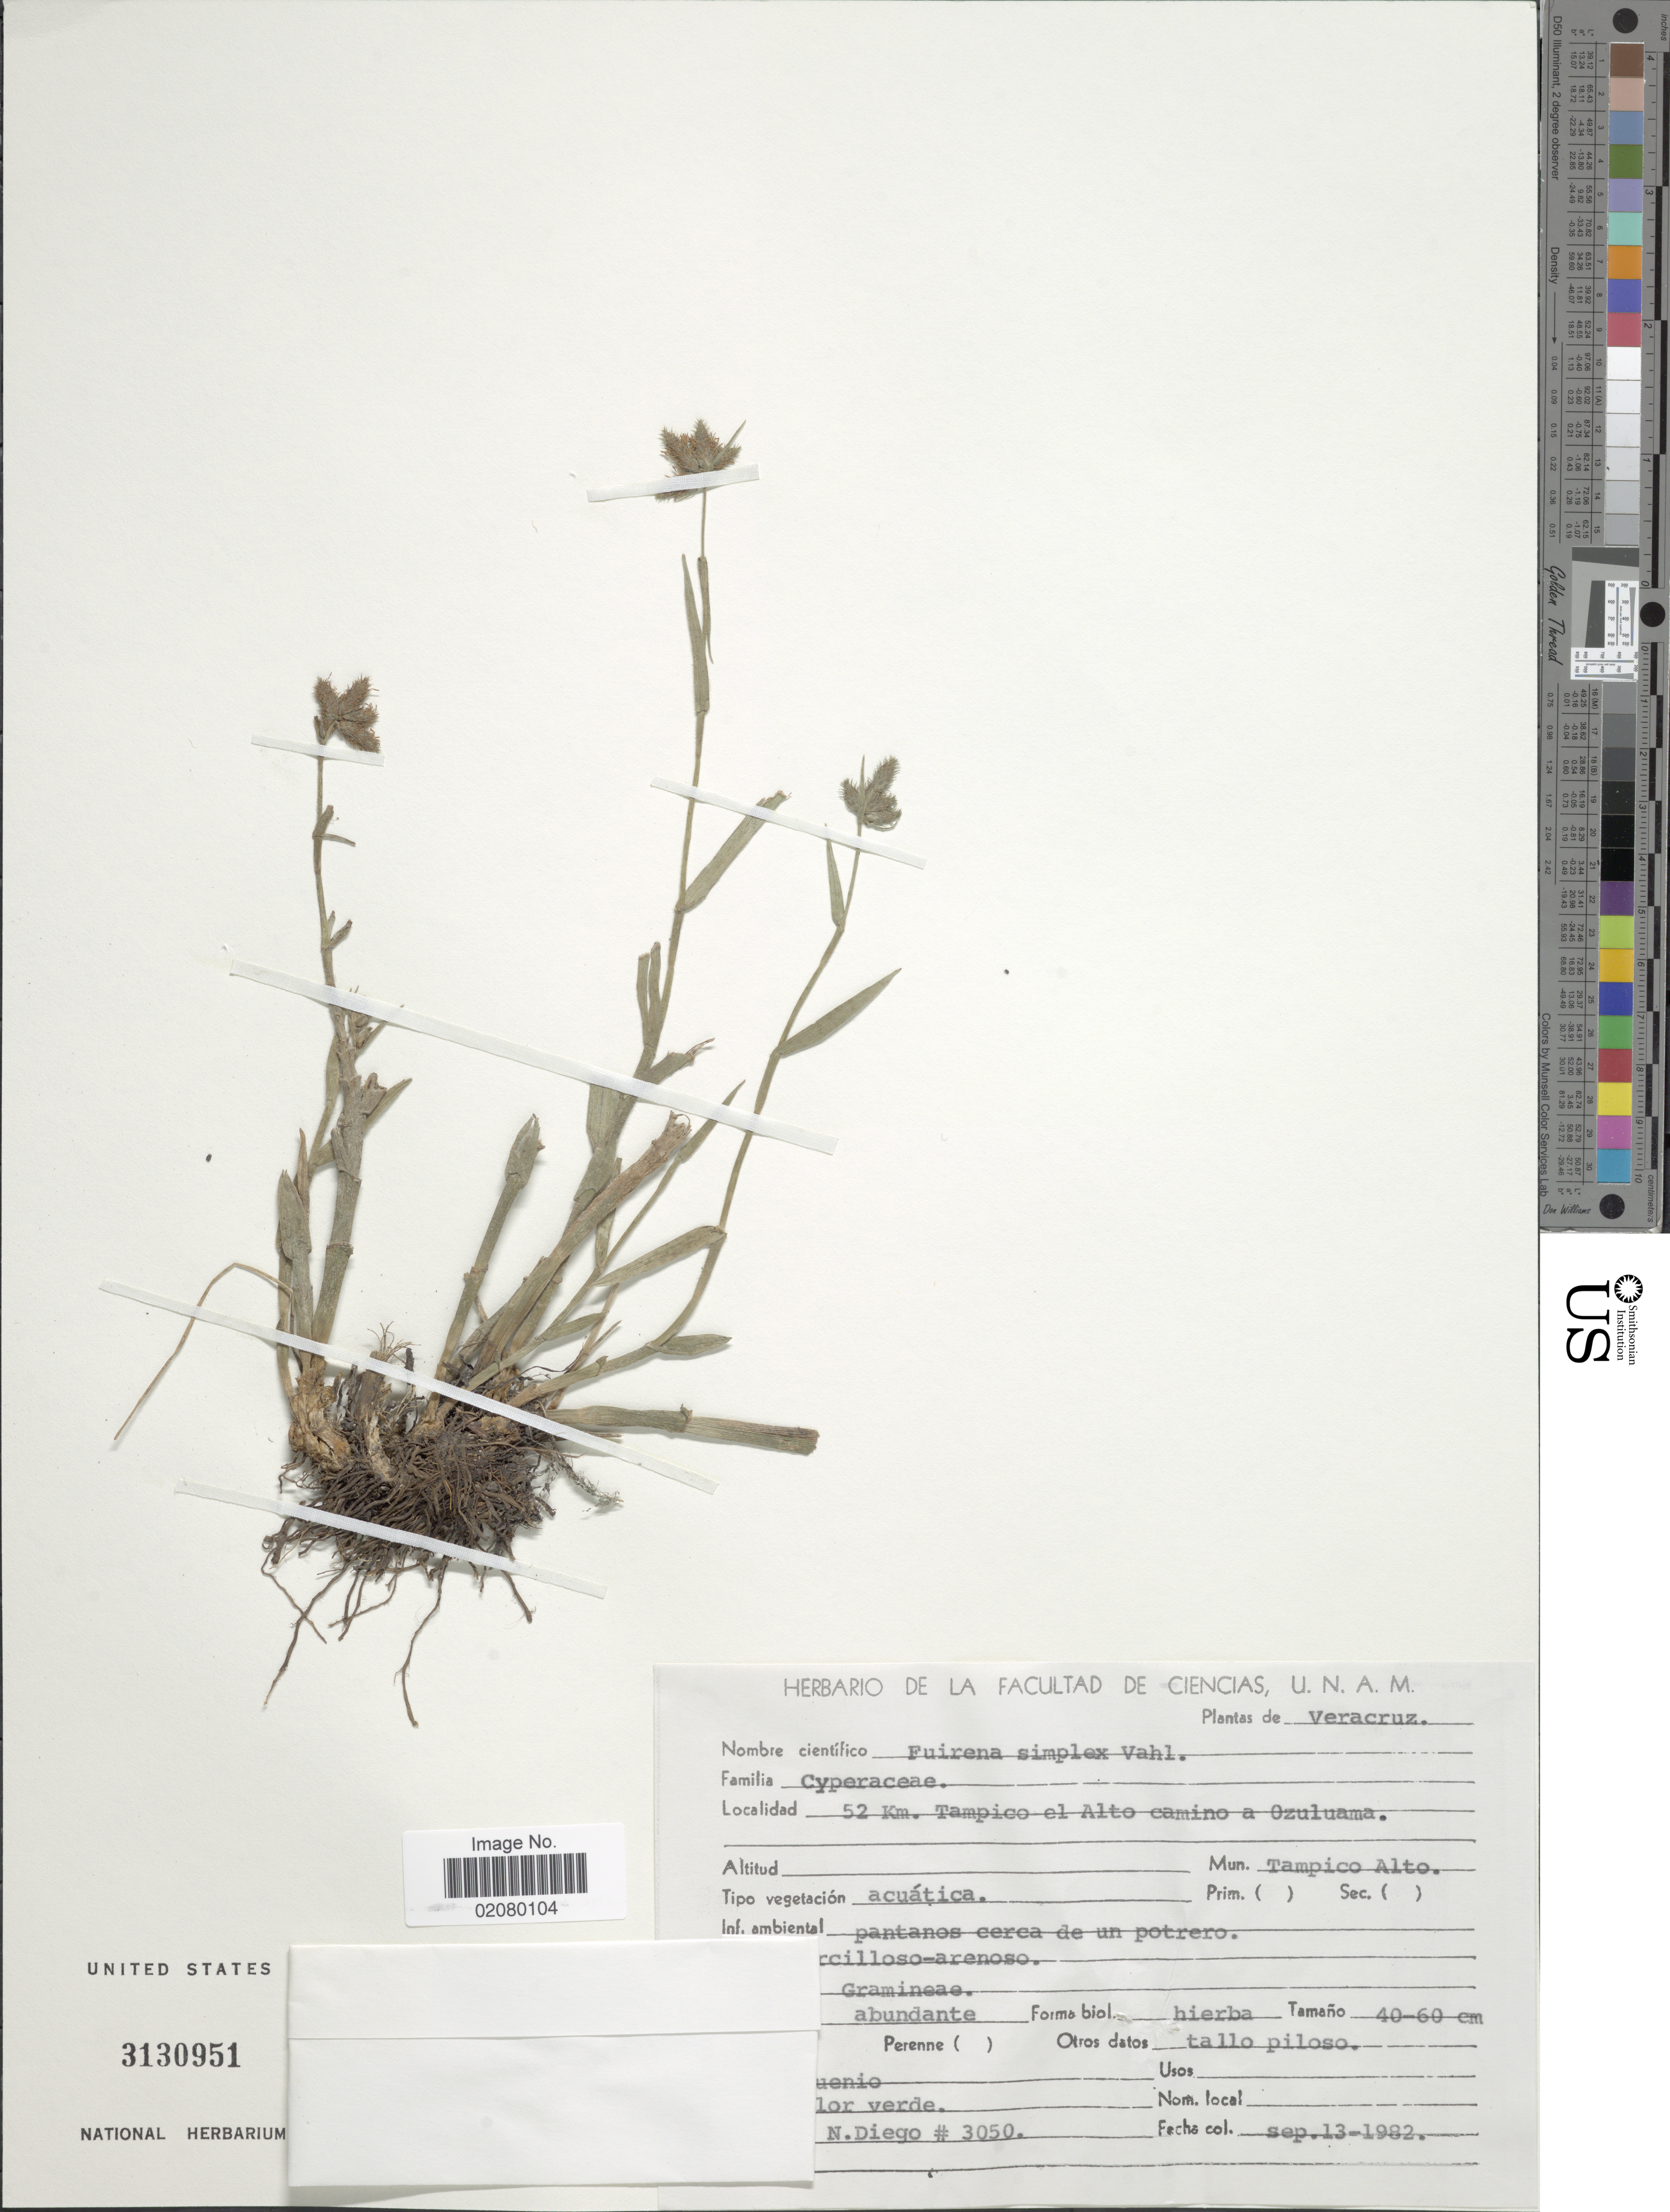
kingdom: Plantae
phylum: Tracheophyta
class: Liliopsida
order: Poales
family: Cyperaceae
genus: Fuirena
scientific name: Fuirena simplex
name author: Vahl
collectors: N. Diego Pérez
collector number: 3050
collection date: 1982-09-13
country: Mexico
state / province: Veracruz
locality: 52 Km. Tampico el Alto camino a Ozuluama. Mun. Tampico Alto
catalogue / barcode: US 3130951